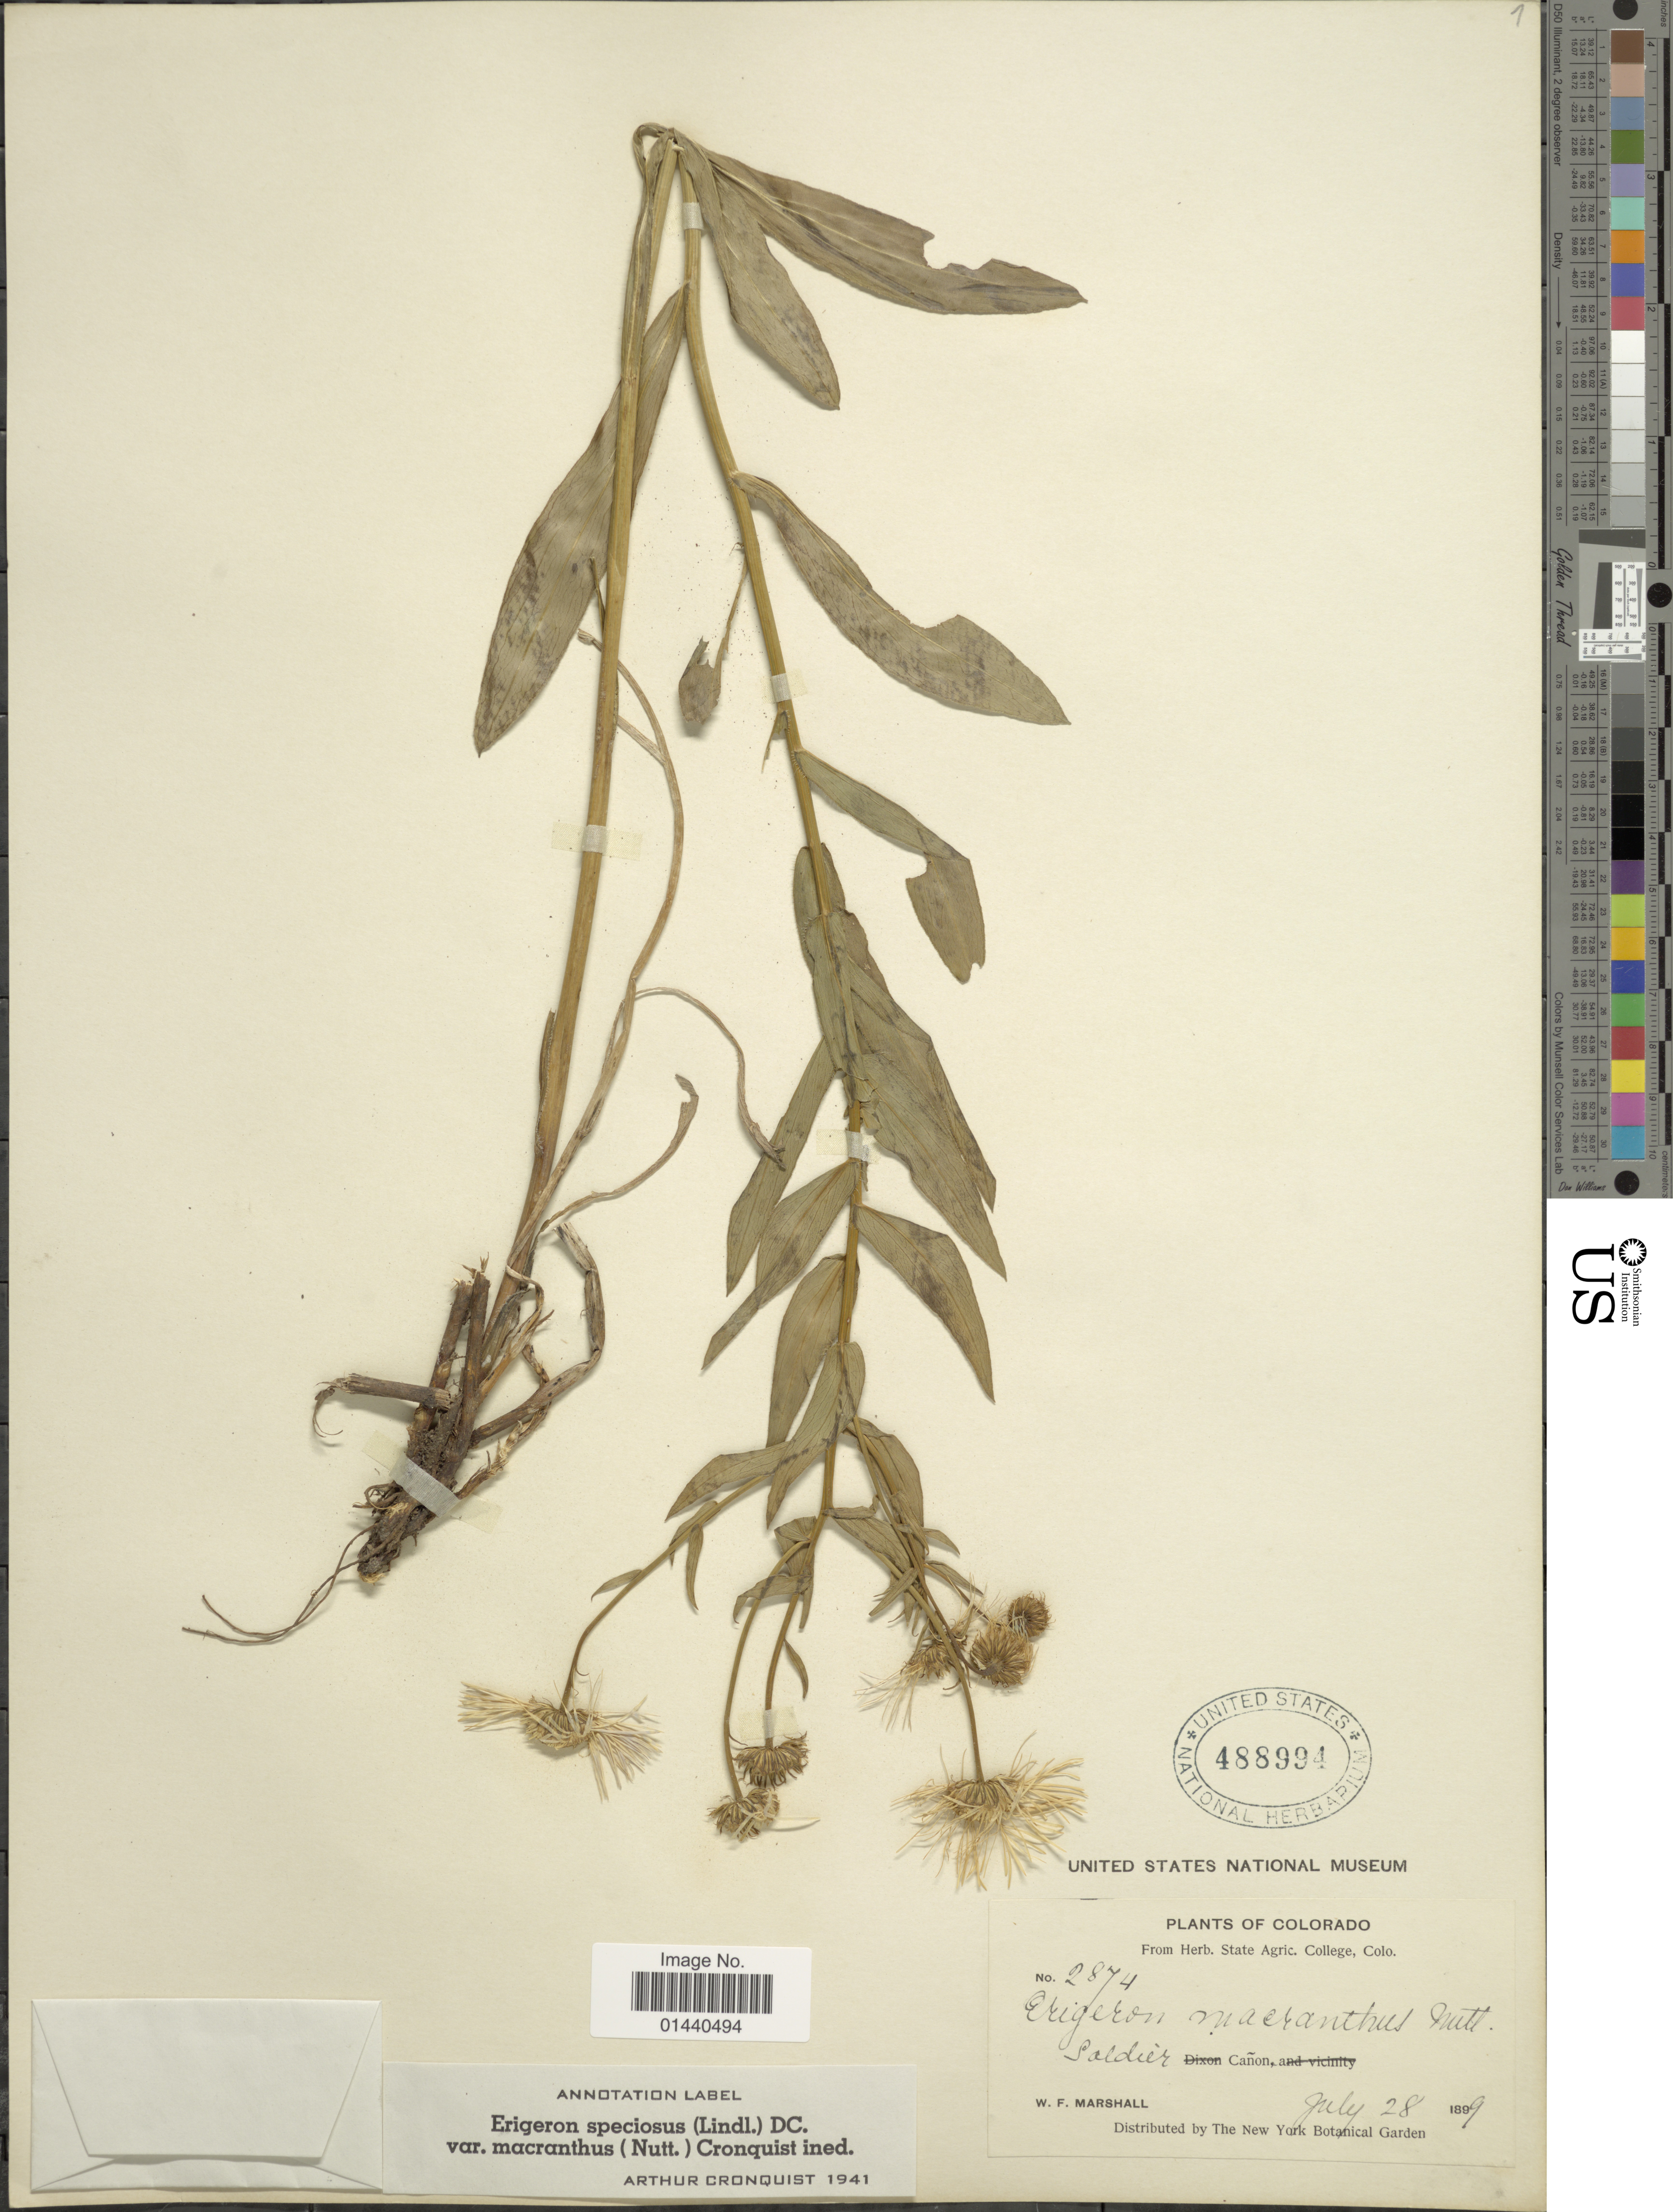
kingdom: Plantae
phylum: Tracheophyta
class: Magnoliopsida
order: Asterales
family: Asteraceae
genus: Erigeron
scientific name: Erigeron speciosus var. macranthus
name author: (Nutt.) Cronq.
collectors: W. F. Marshall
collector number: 2874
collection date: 1899-07-28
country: United States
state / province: Colorado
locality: Soldier.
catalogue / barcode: US 488994